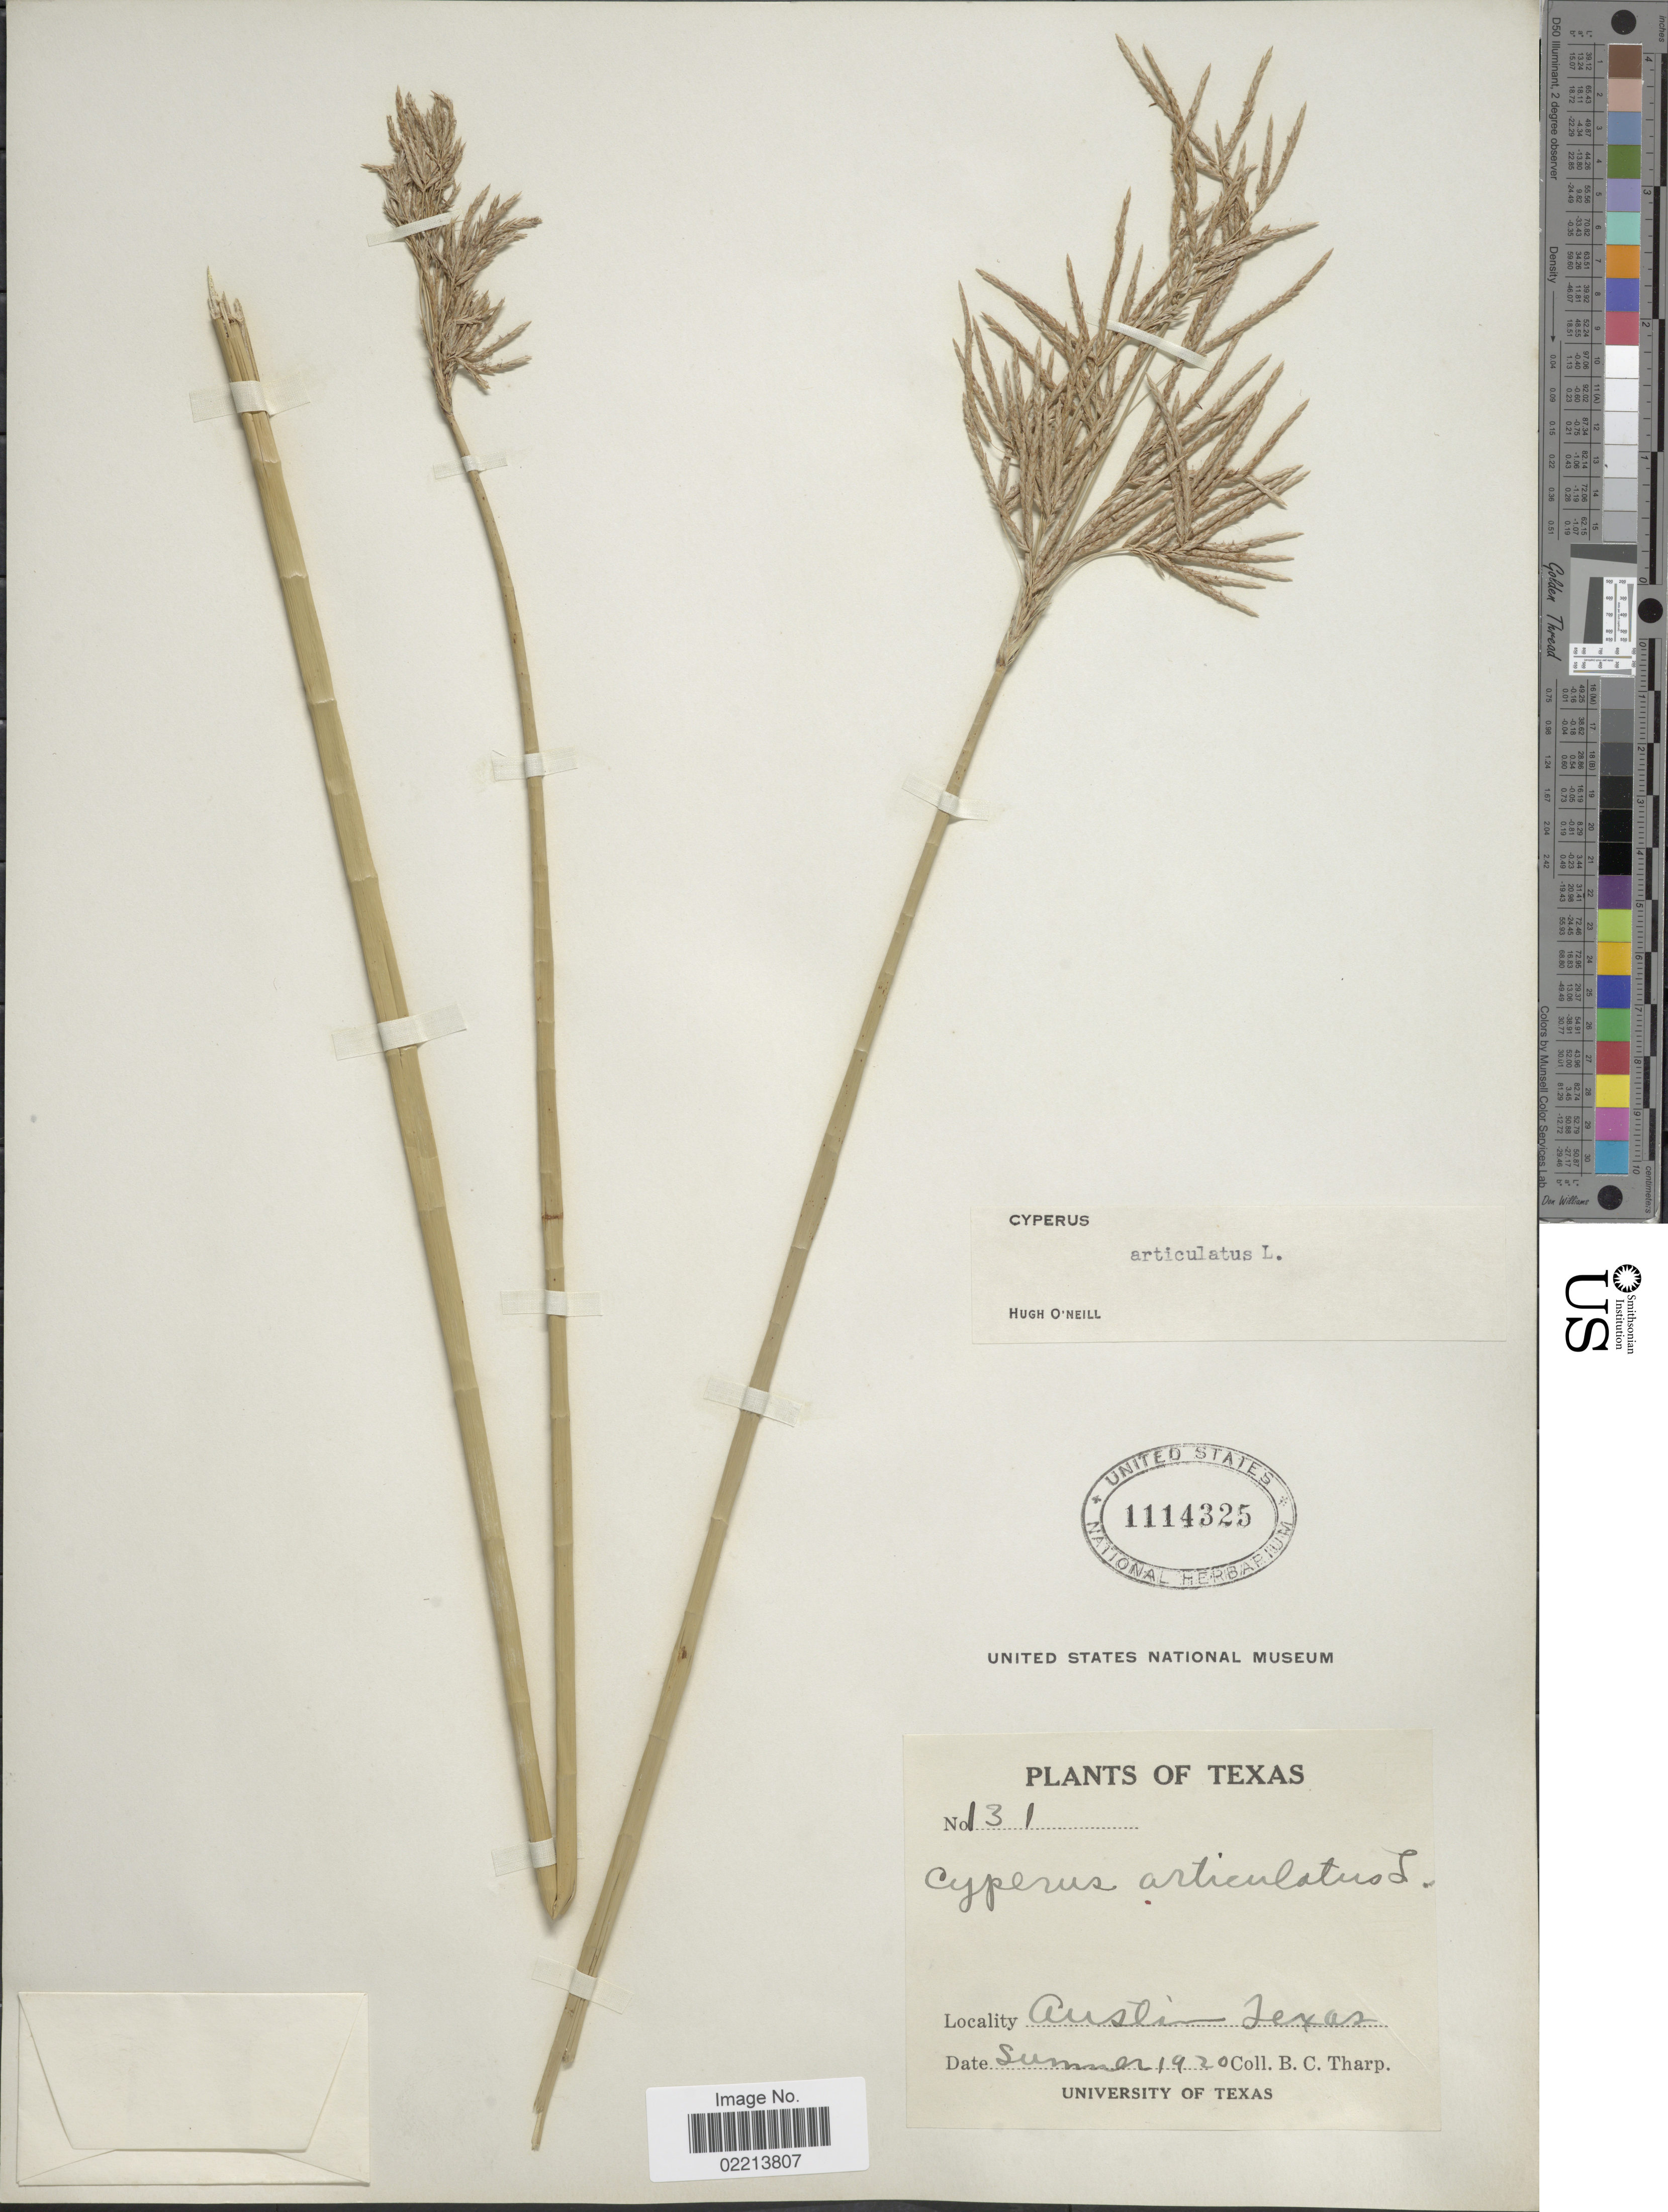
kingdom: Plantae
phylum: Tracheophyta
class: Liliopsida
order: Poales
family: Cyperaceae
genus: Cyperus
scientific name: Cyperus articulatus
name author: L.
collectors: B. C. Tharp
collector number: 131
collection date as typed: Summer 1920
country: United States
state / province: Texas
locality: Austin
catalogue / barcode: US 1114325